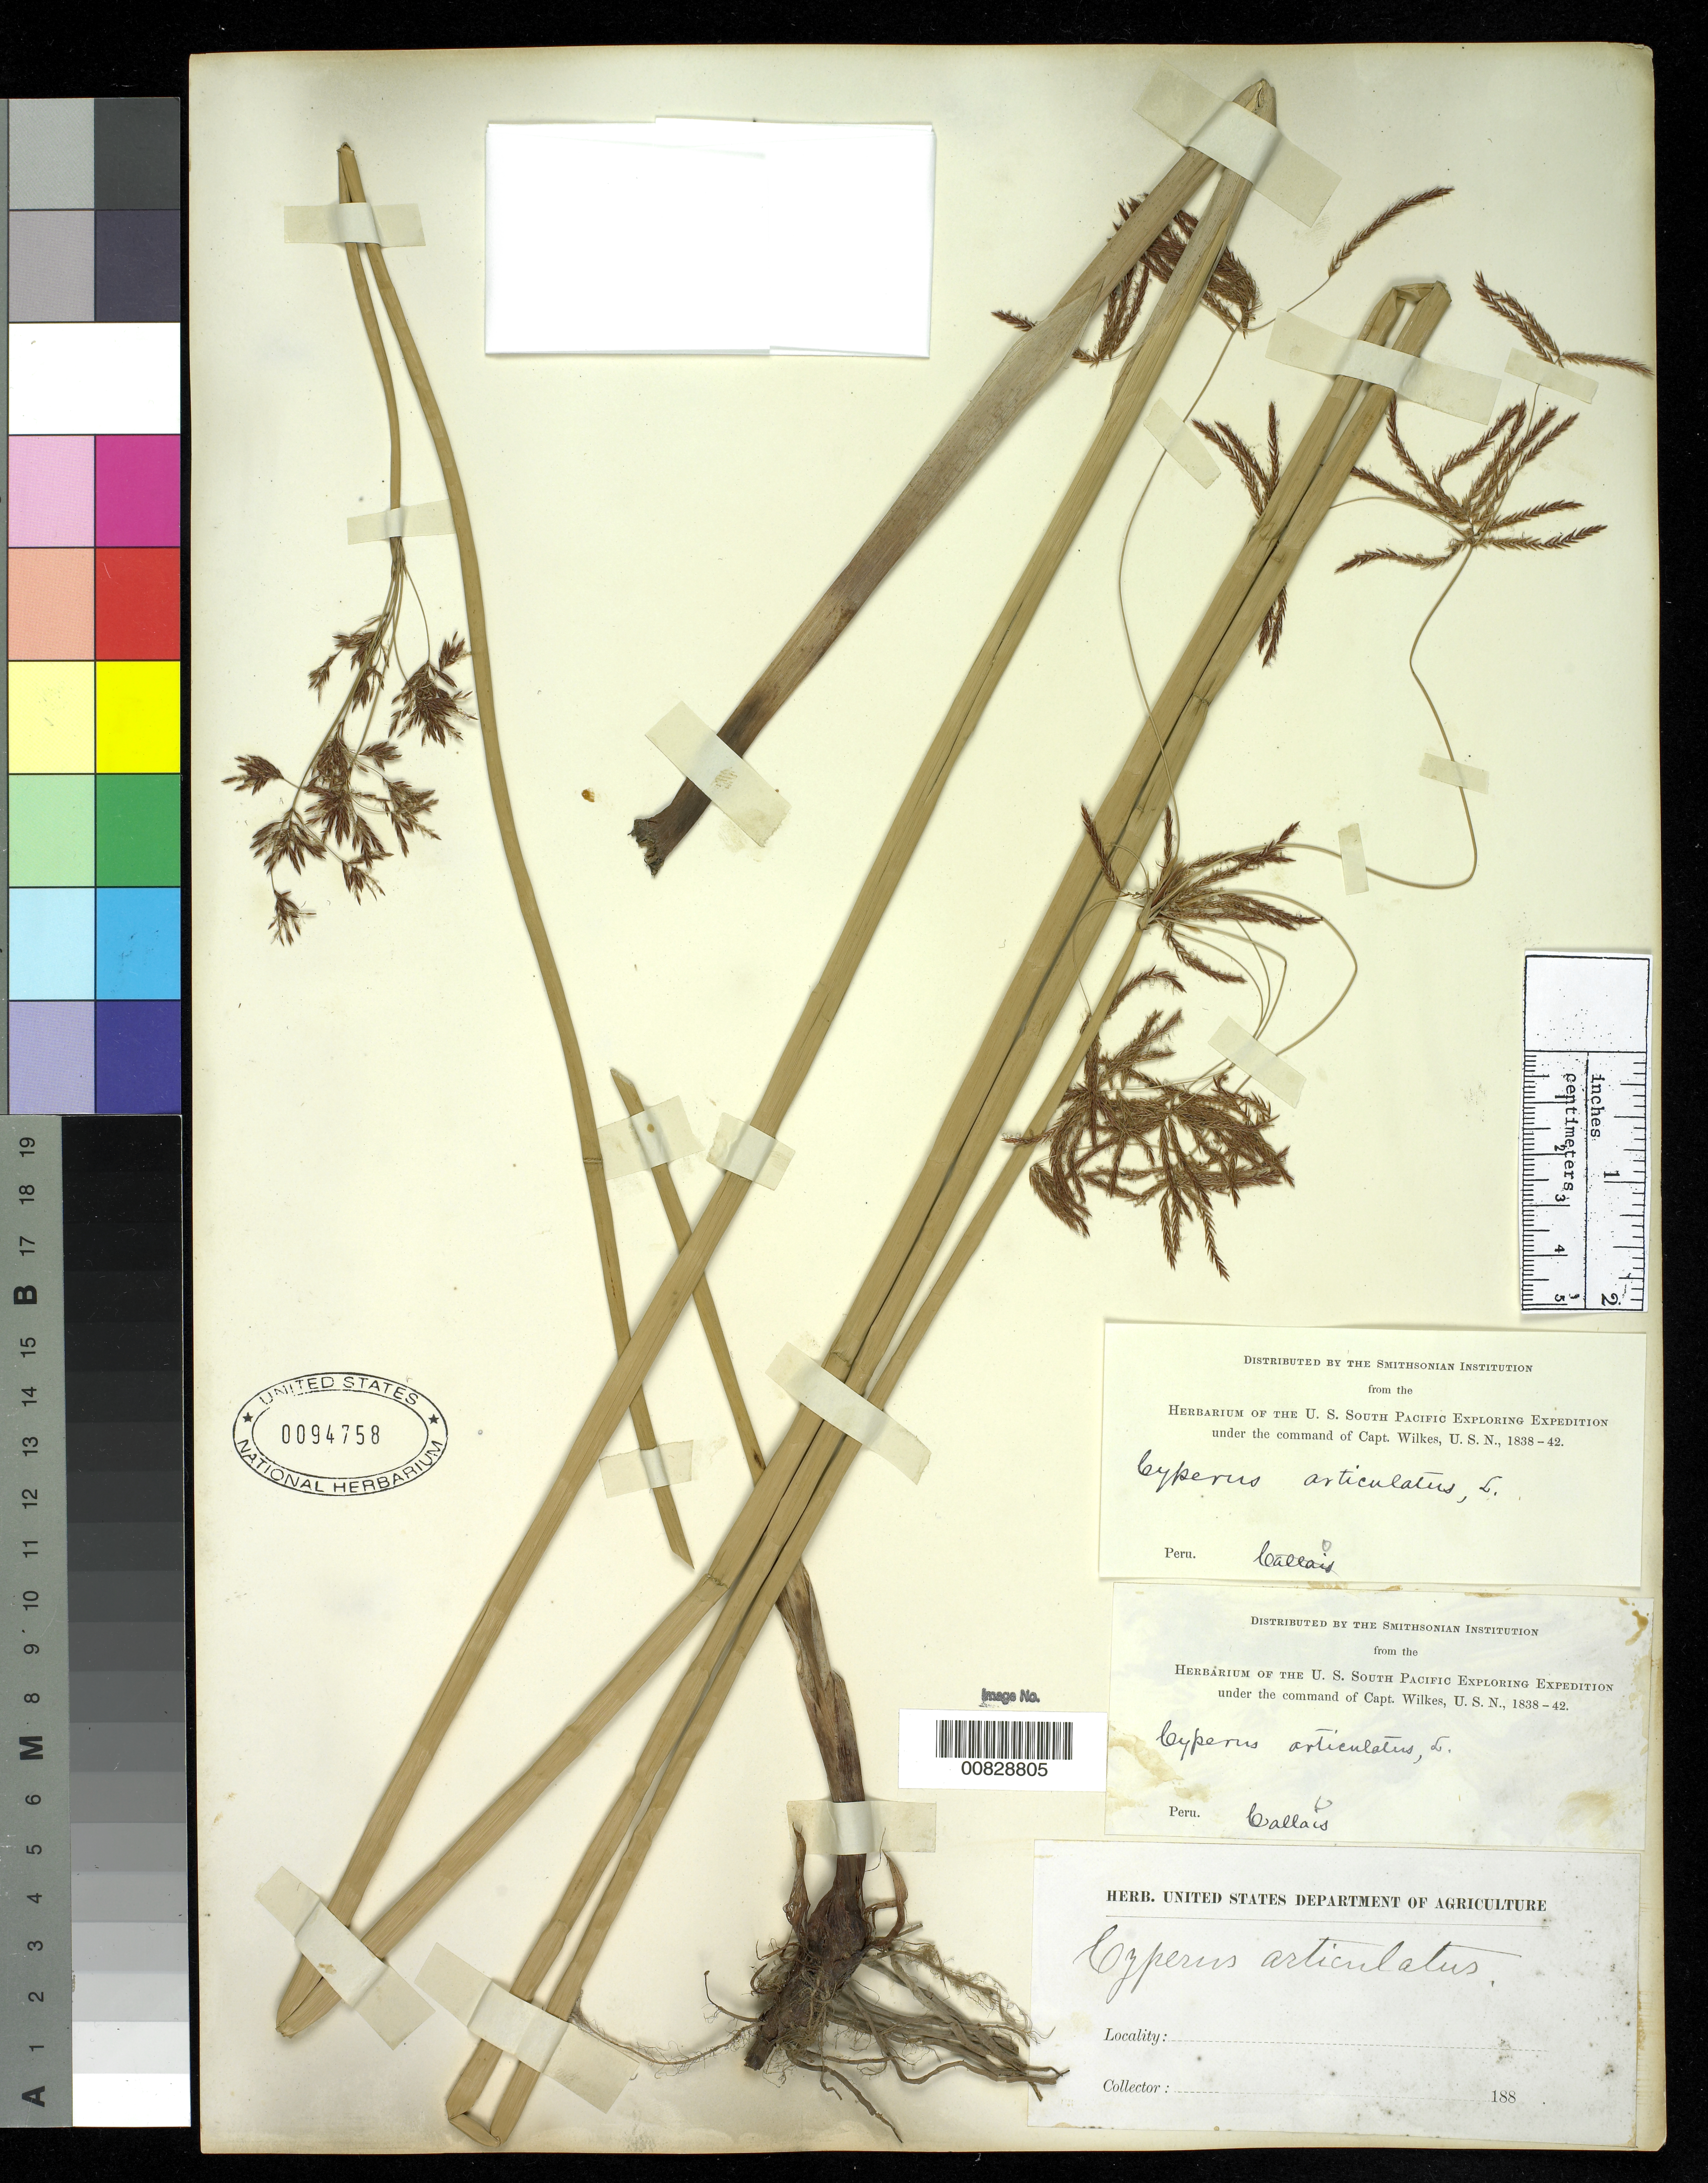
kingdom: Plantae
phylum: Tracheophyta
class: Liliopsida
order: Poales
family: Cyperaceae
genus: Cyperus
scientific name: Cyperus articulatus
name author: L.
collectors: Wilkes Explor. Exped.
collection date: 1838/1842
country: Peru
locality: Peru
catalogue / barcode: US 94758